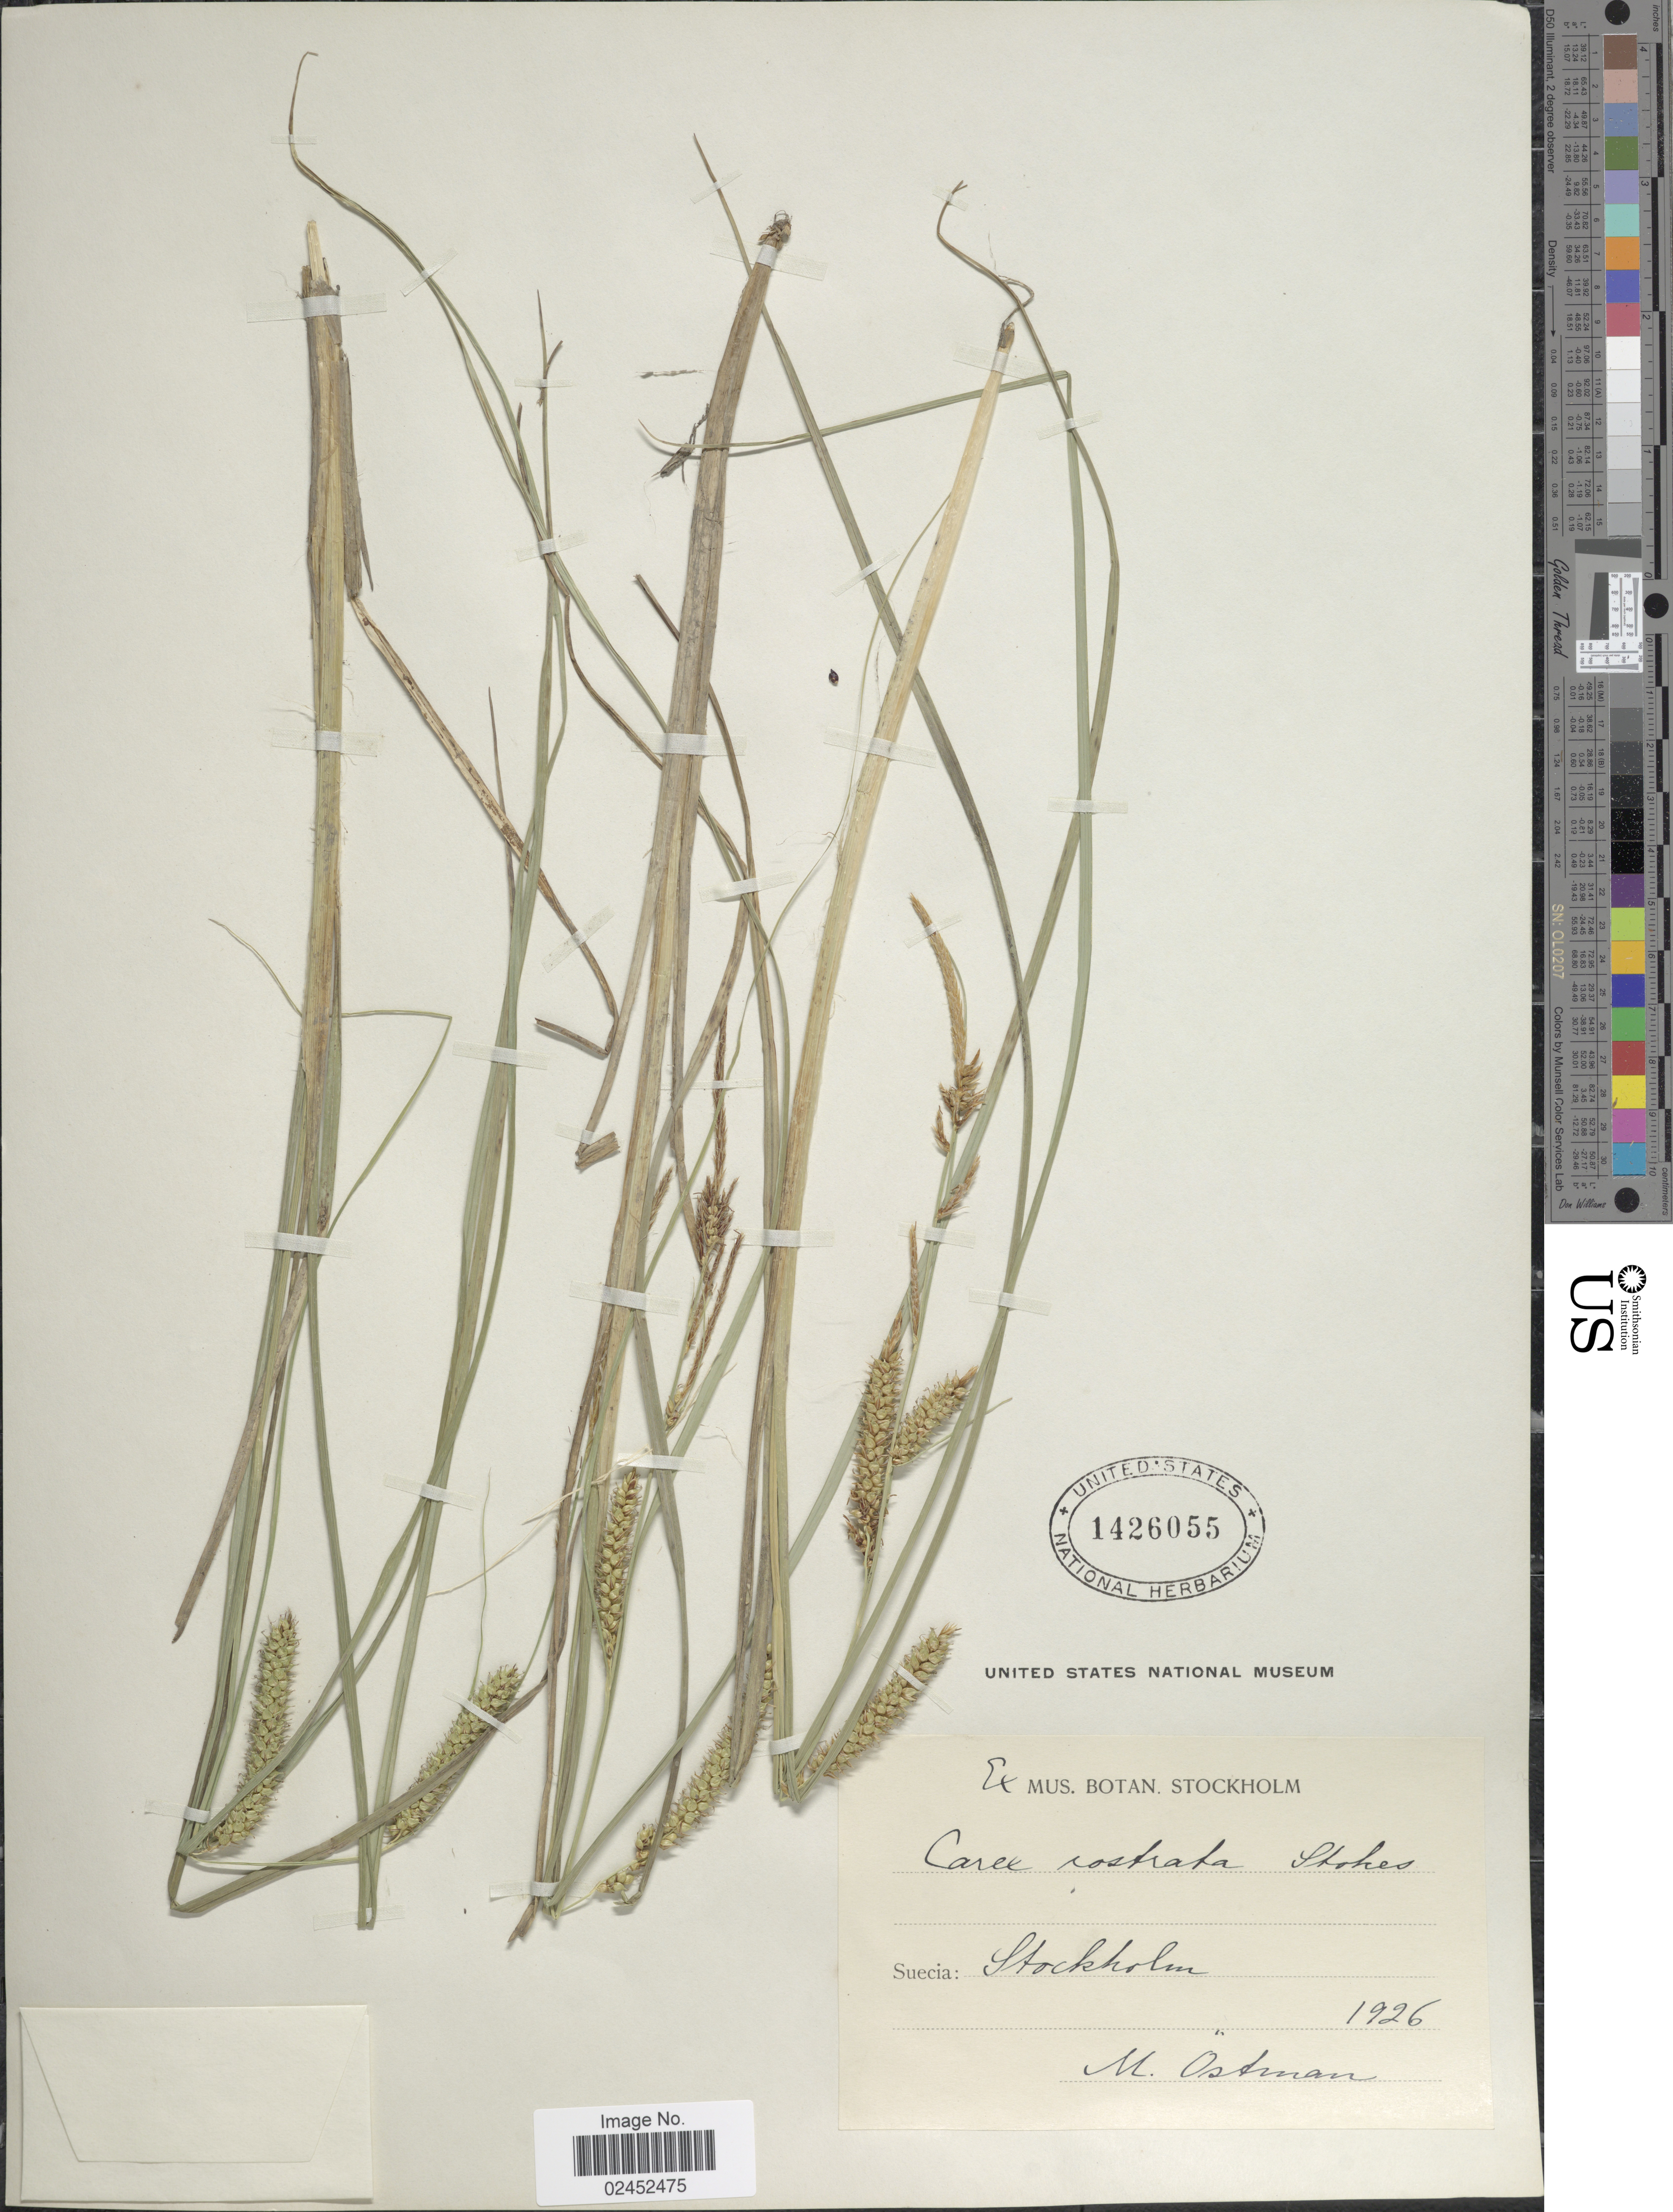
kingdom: Plantae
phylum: Tracheophyta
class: Liliopsida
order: Poales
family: Cyperaceae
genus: Carex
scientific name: Carex rostrata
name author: Stokes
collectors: M. Östman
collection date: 1926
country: Sweden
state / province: Stockholm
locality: Suecia: Stockholm.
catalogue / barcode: US 1426055